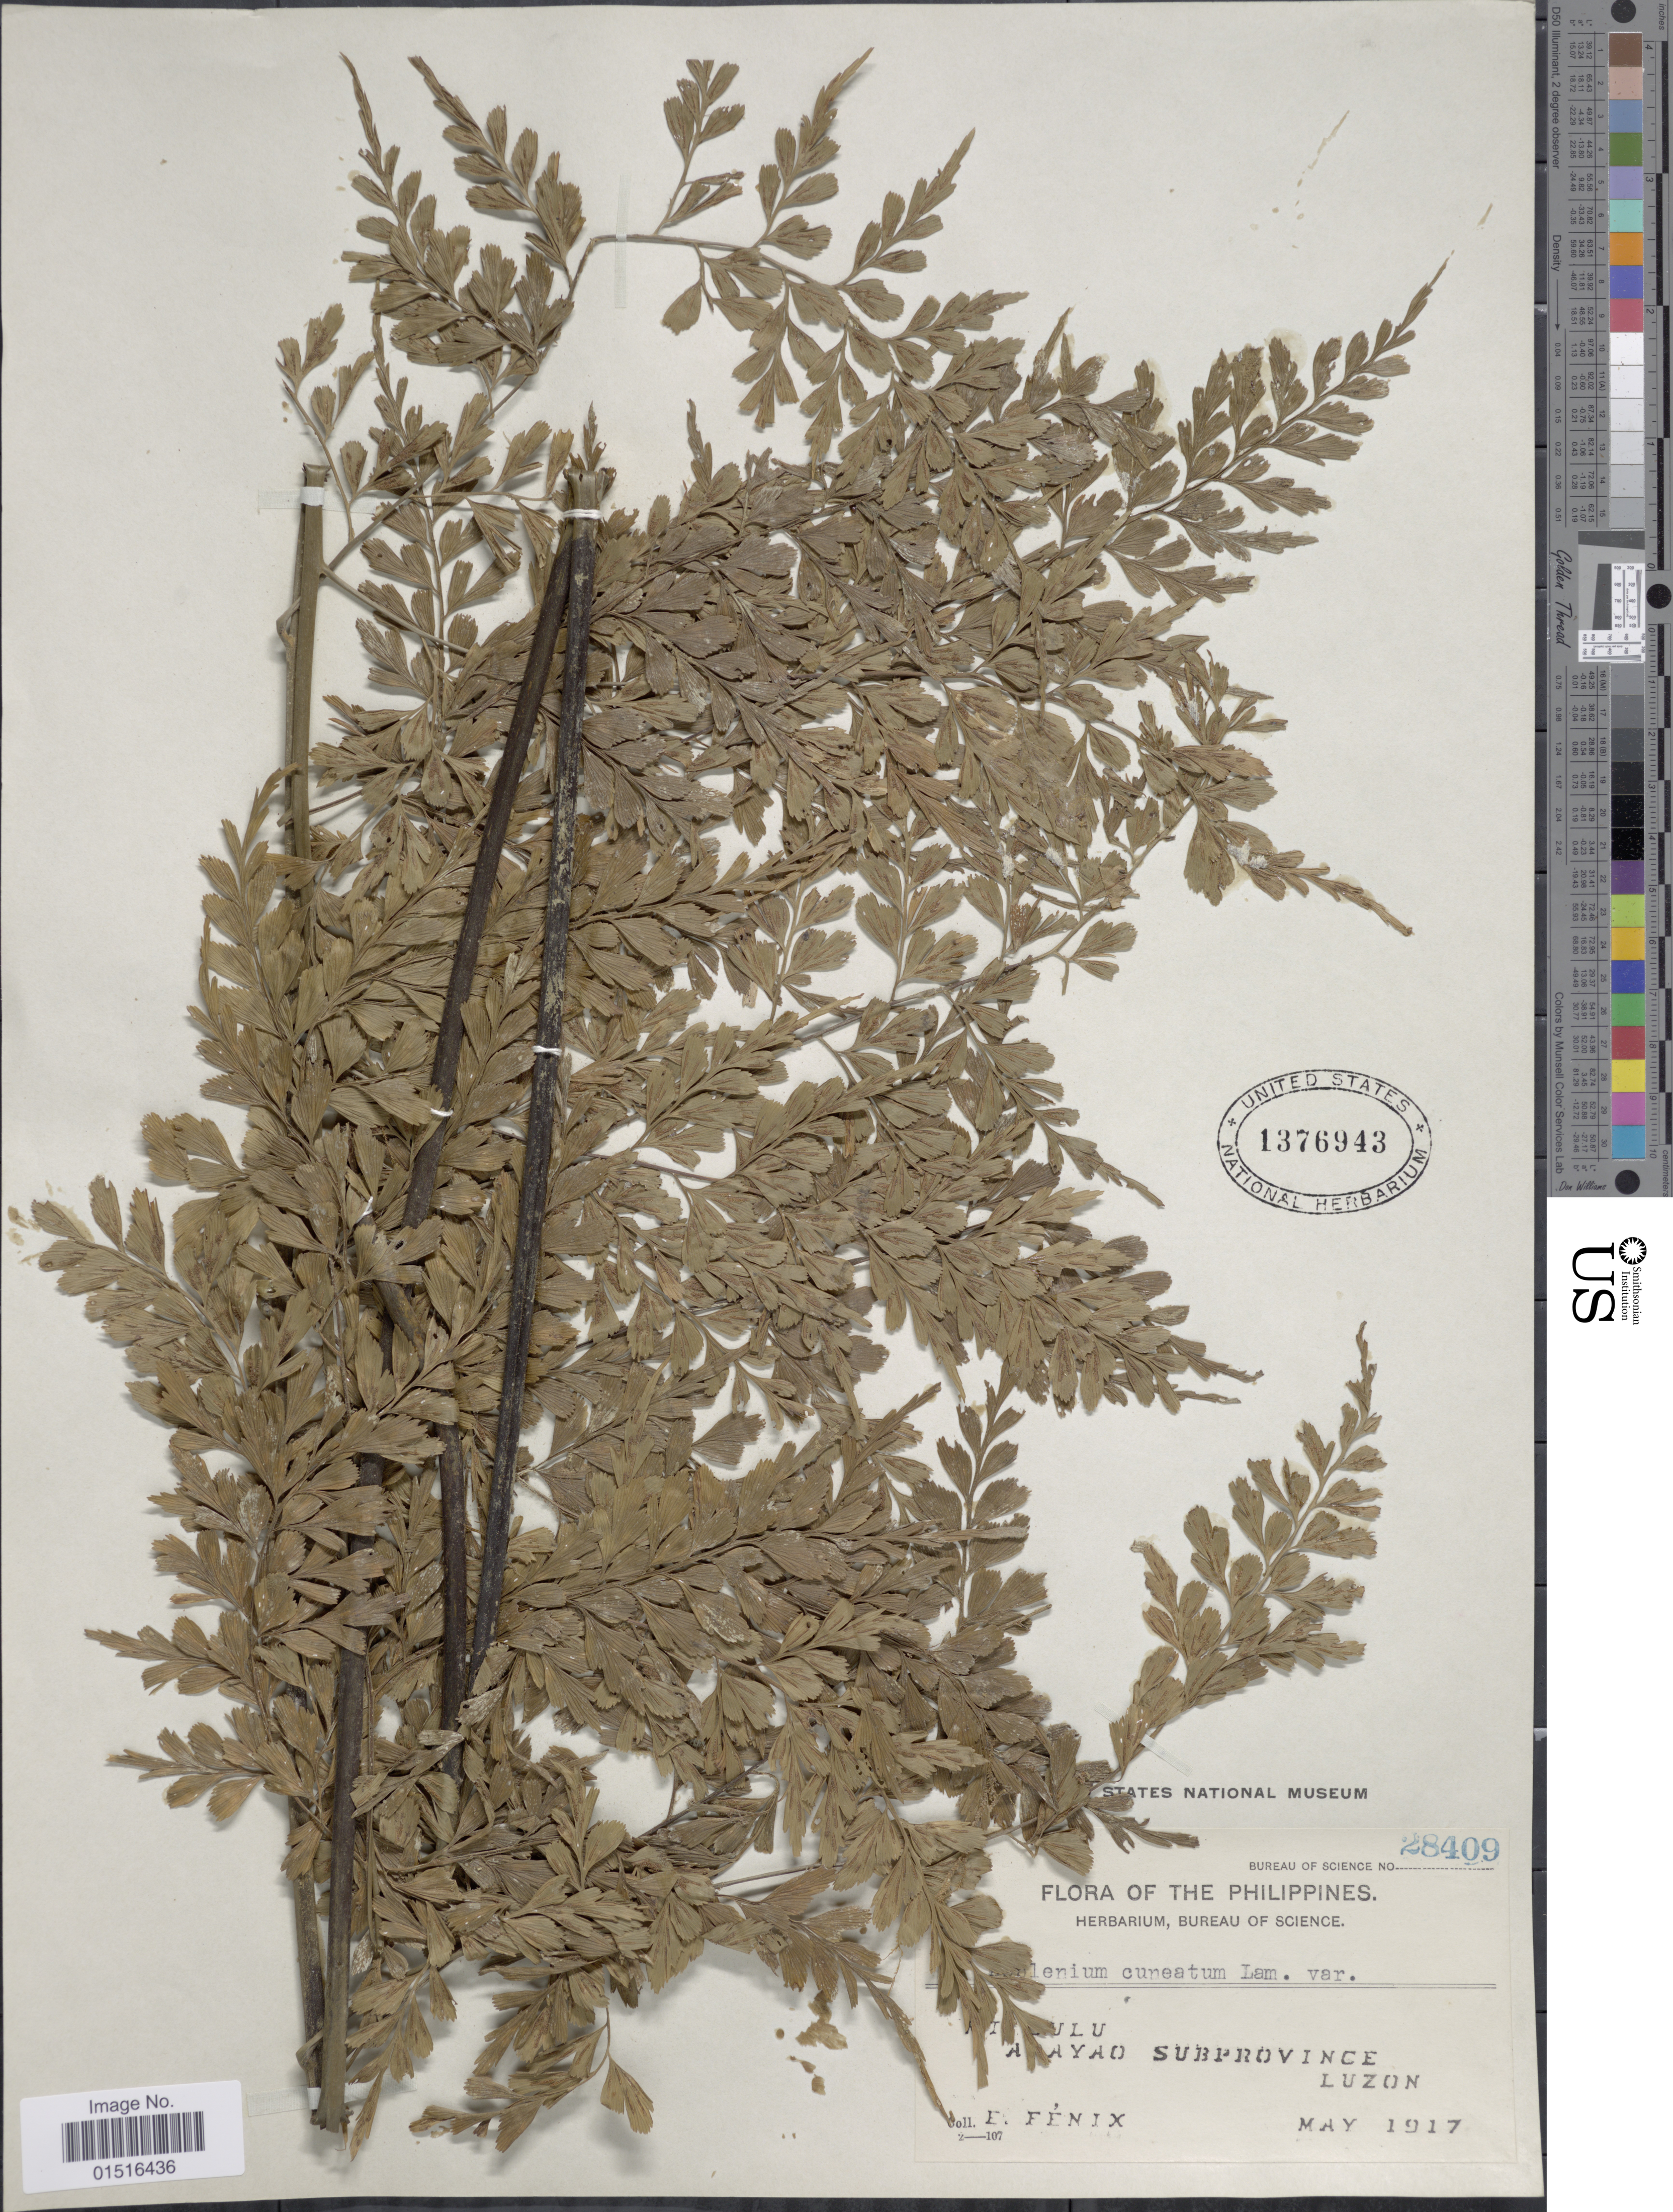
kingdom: Plantae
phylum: Tracheophyta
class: Polypodiopsida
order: Polypodiales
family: Aspleniaceae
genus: Asplenium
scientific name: Asplenium laserpitiifolium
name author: Lam.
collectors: E. Fenix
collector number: Bureau of Science 28409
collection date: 1917-05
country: Philippines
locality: Ayao Subprovince, Luzon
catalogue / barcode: US 1376943